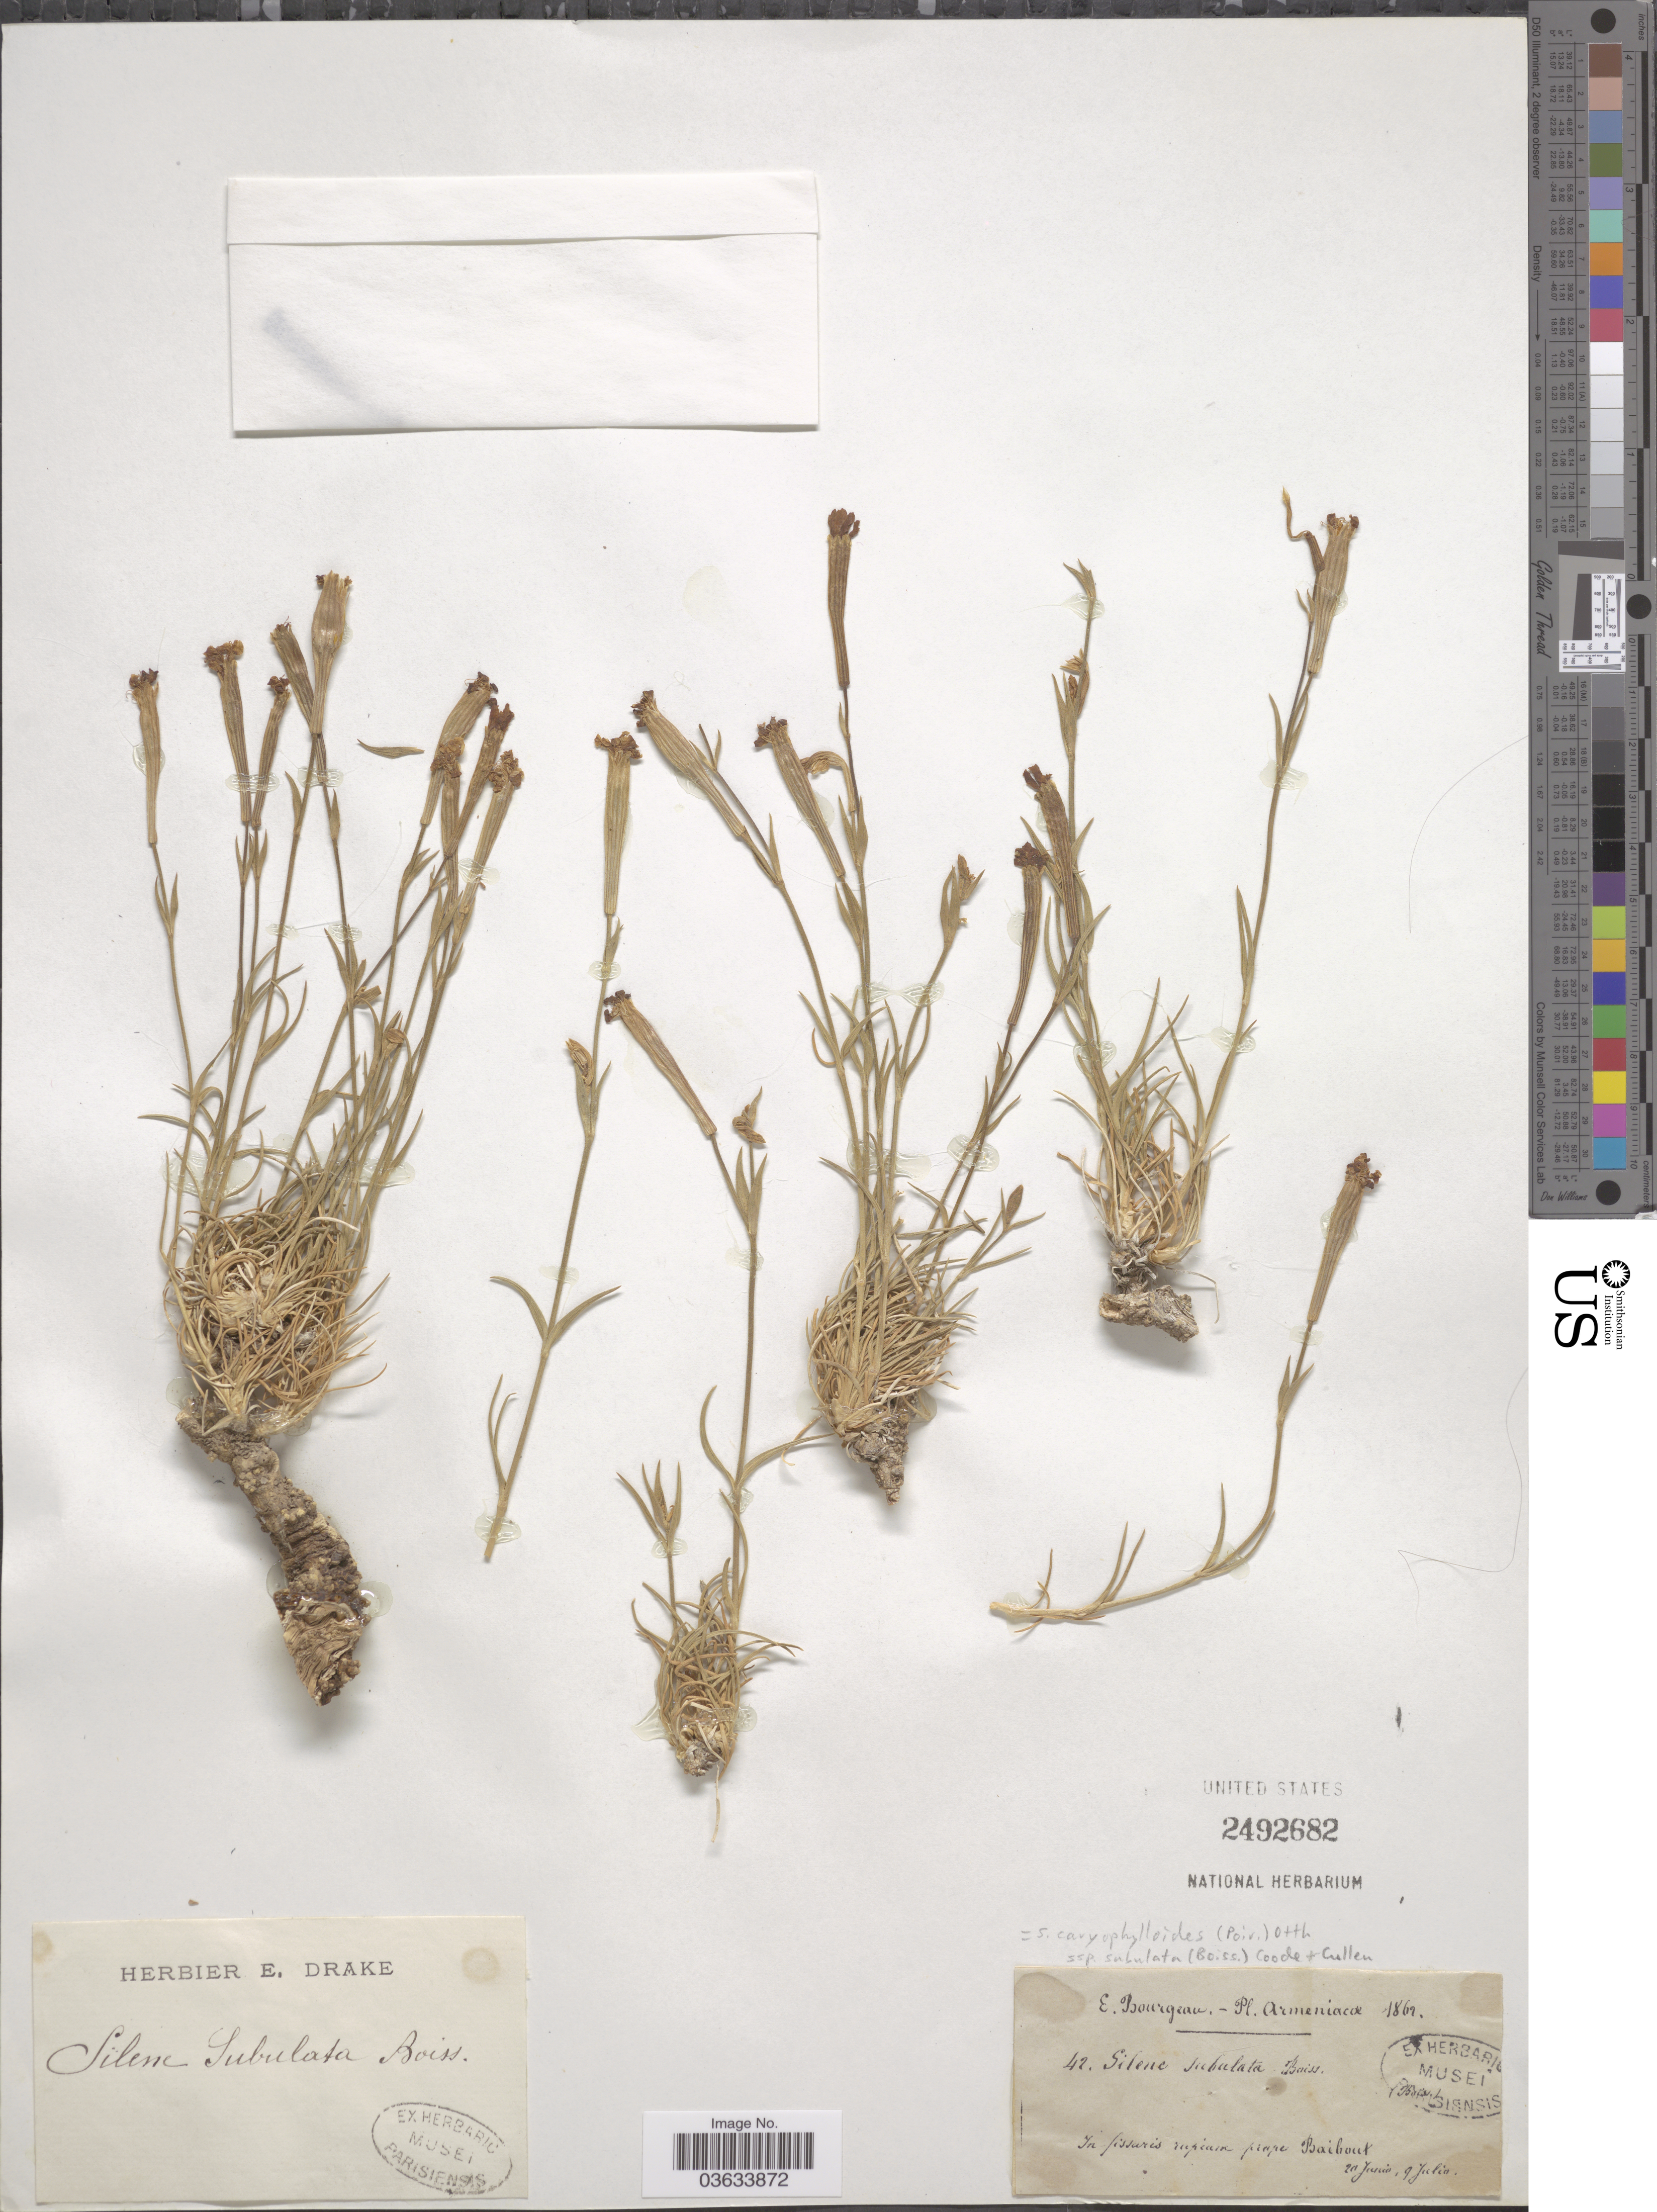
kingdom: Plantae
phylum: Tracheophyta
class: Magnoliopsida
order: Caryophyllales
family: Caryophyllaceae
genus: Silene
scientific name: Silene caryophylloides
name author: Otth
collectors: E. Bourgeau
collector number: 42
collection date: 1862-06-20/1862-07-09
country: Armenia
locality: Prope Baibout.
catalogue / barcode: US 2492682